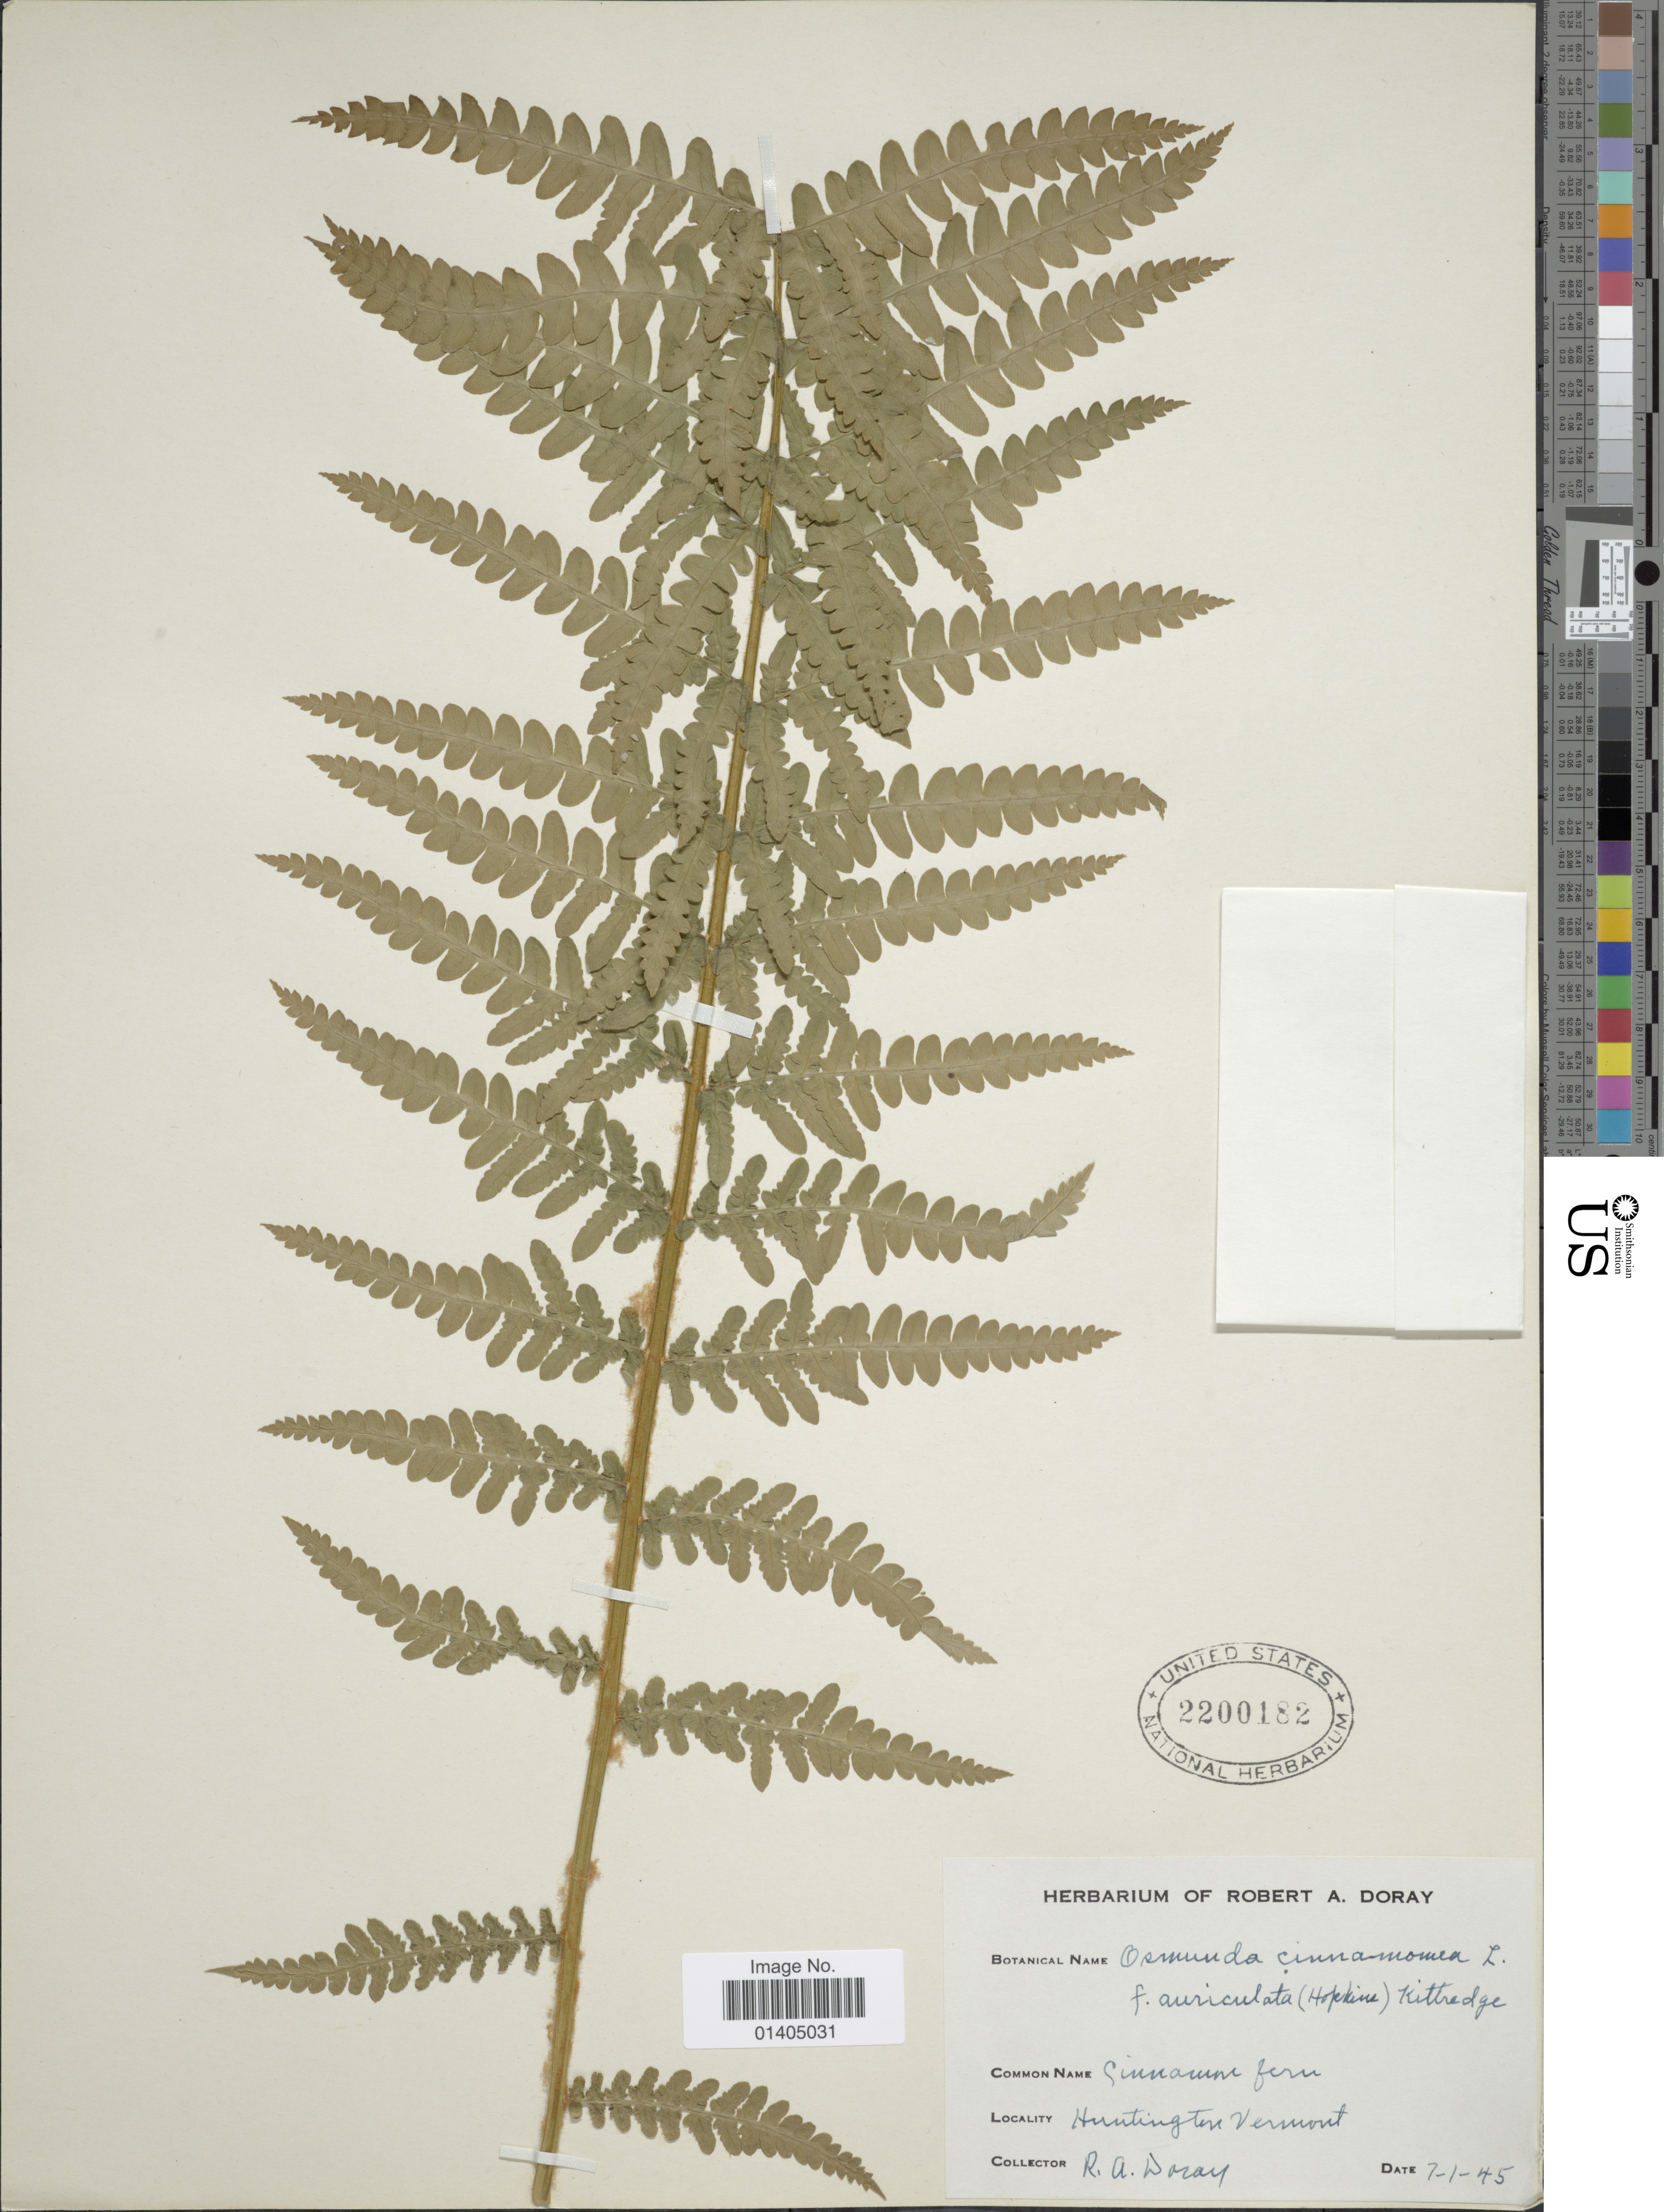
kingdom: Plantae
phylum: Tracheophyta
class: Polypodiopsida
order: Osmundales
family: Osmundaceae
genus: Osmundastrum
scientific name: Osmundastrum cinnamomeum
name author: (L.) C. Presl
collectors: R. Doray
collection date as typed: Transcribed d/m/y: 7/1/45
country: United States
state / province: Vermont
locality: Huntington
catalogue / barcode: US 2200182